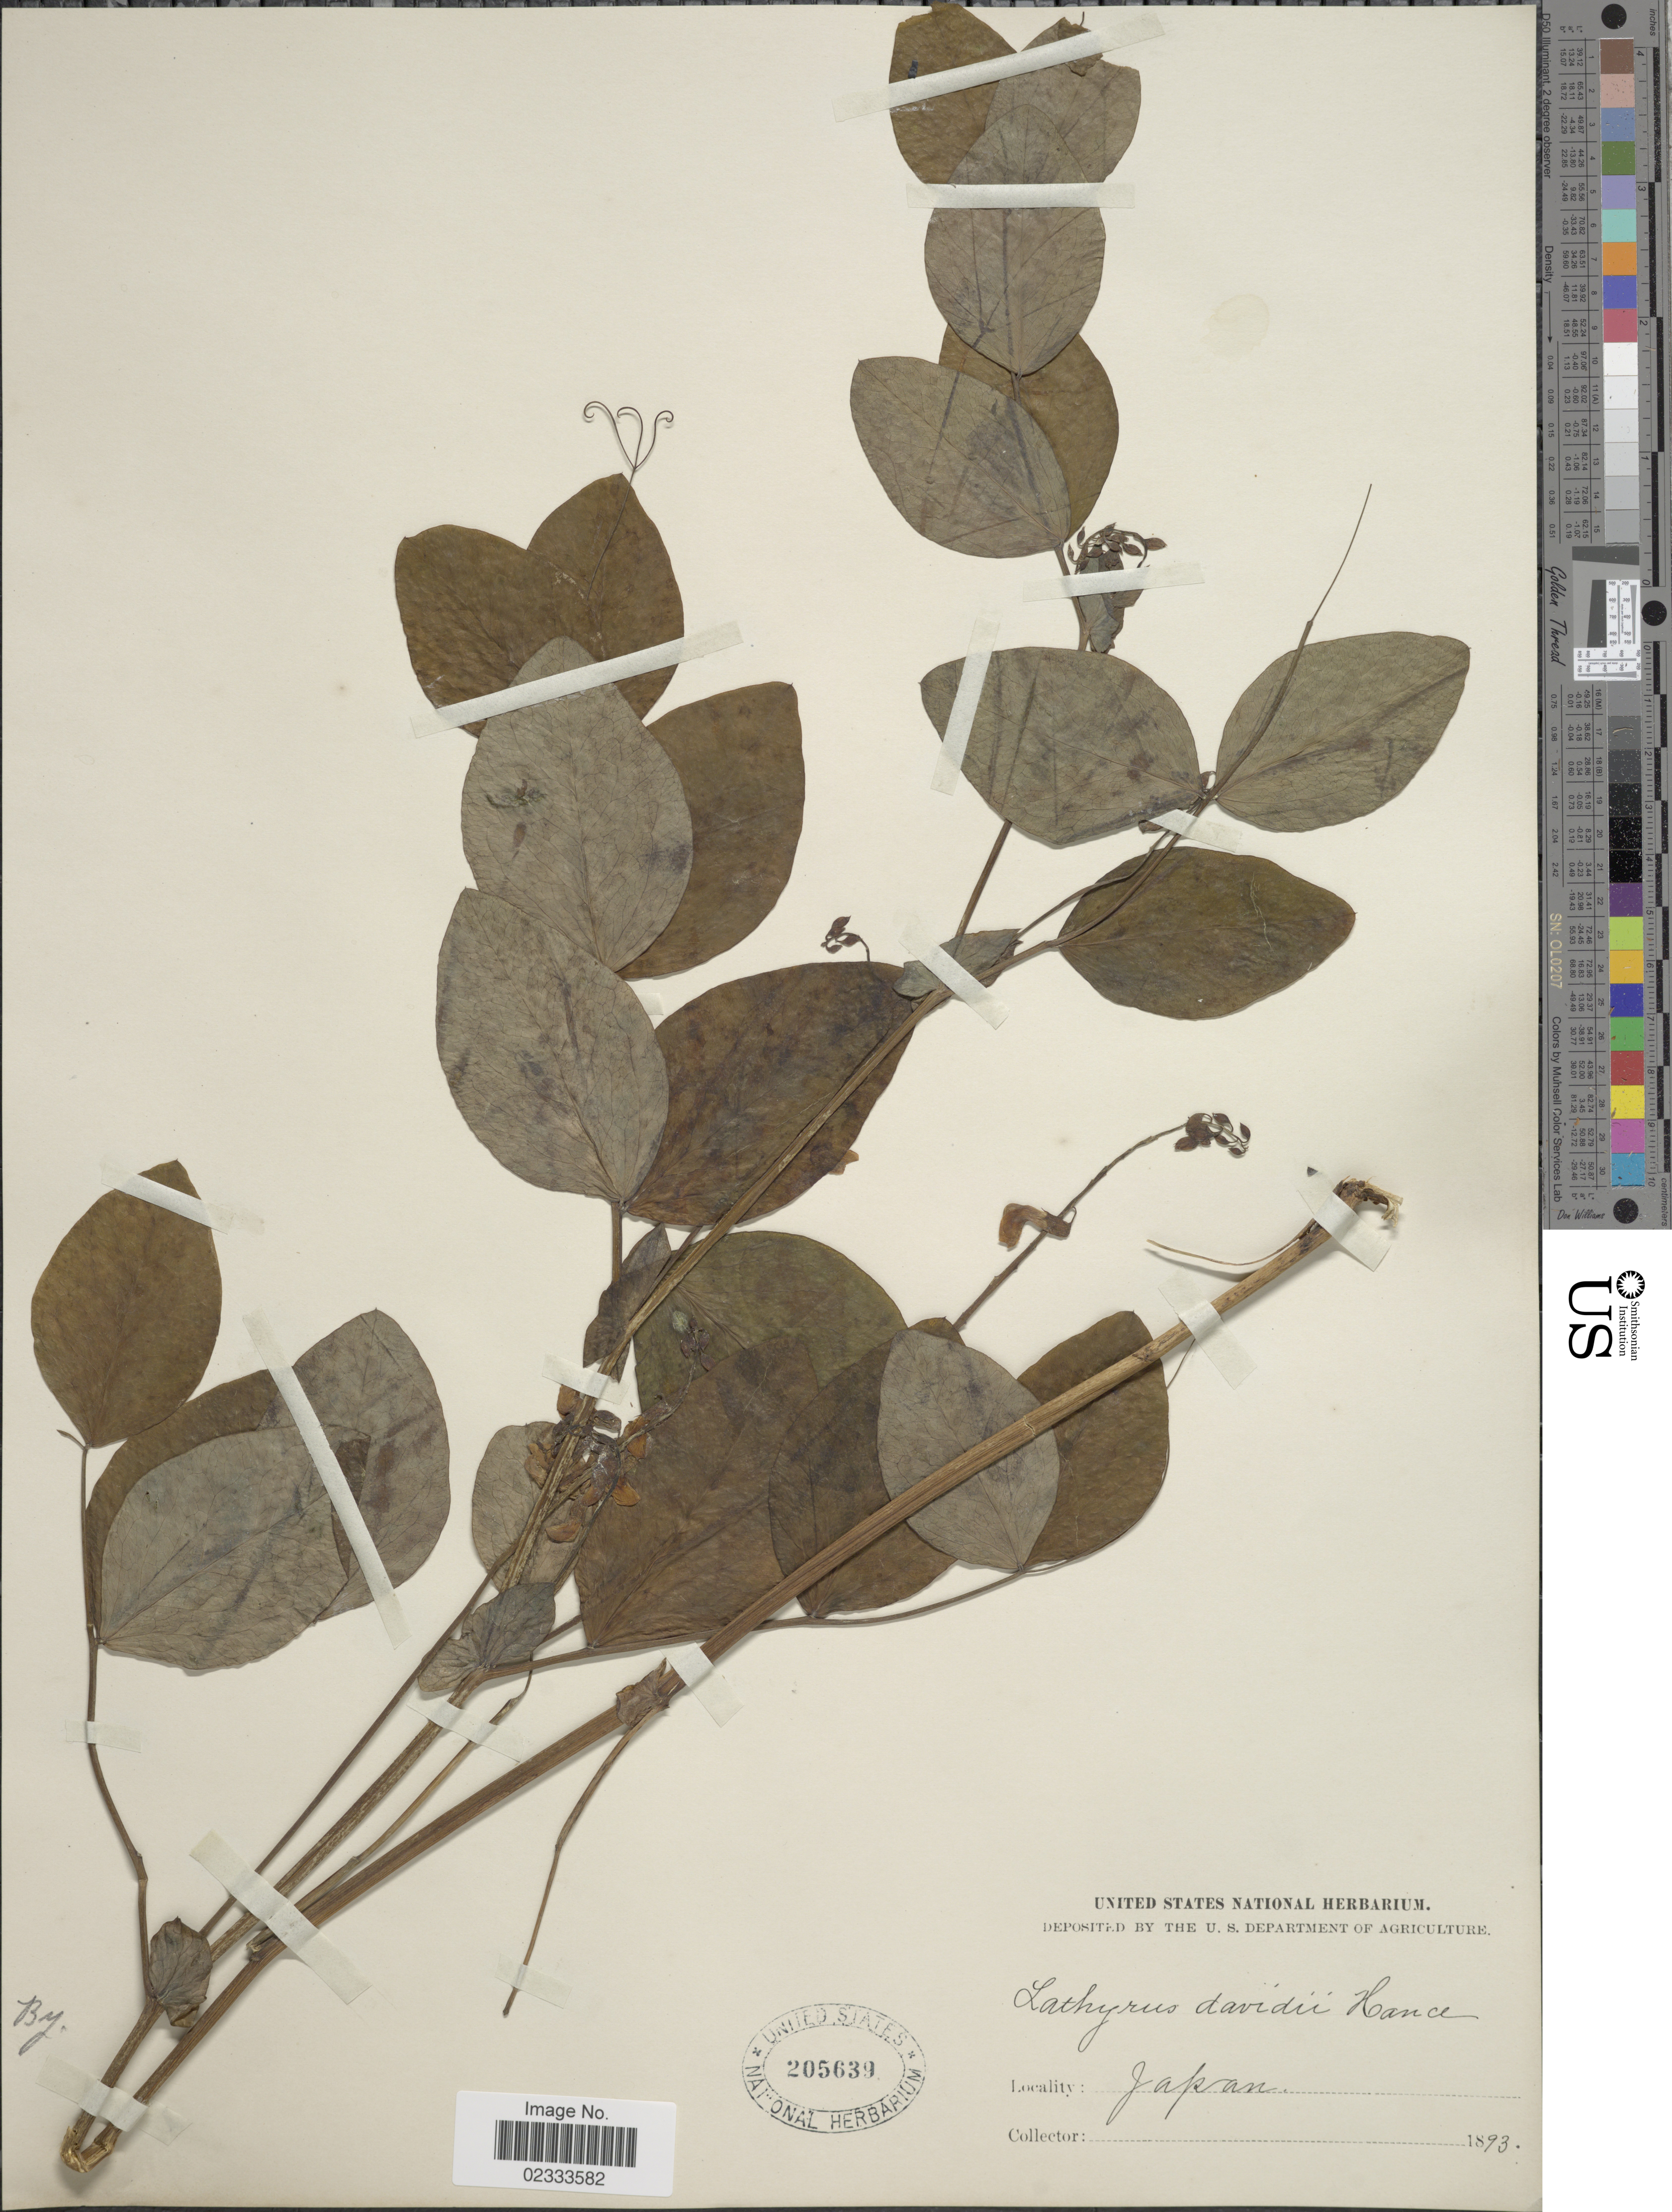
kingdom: Plantae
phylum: Tracheophyta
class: Magnoliopsida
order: Fabales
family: Fabaceae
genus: Lathyrus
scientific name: Lathyrus davidii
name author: Hance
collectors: ex herb. United States National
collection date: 1893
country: Japan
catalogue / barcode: US 205639